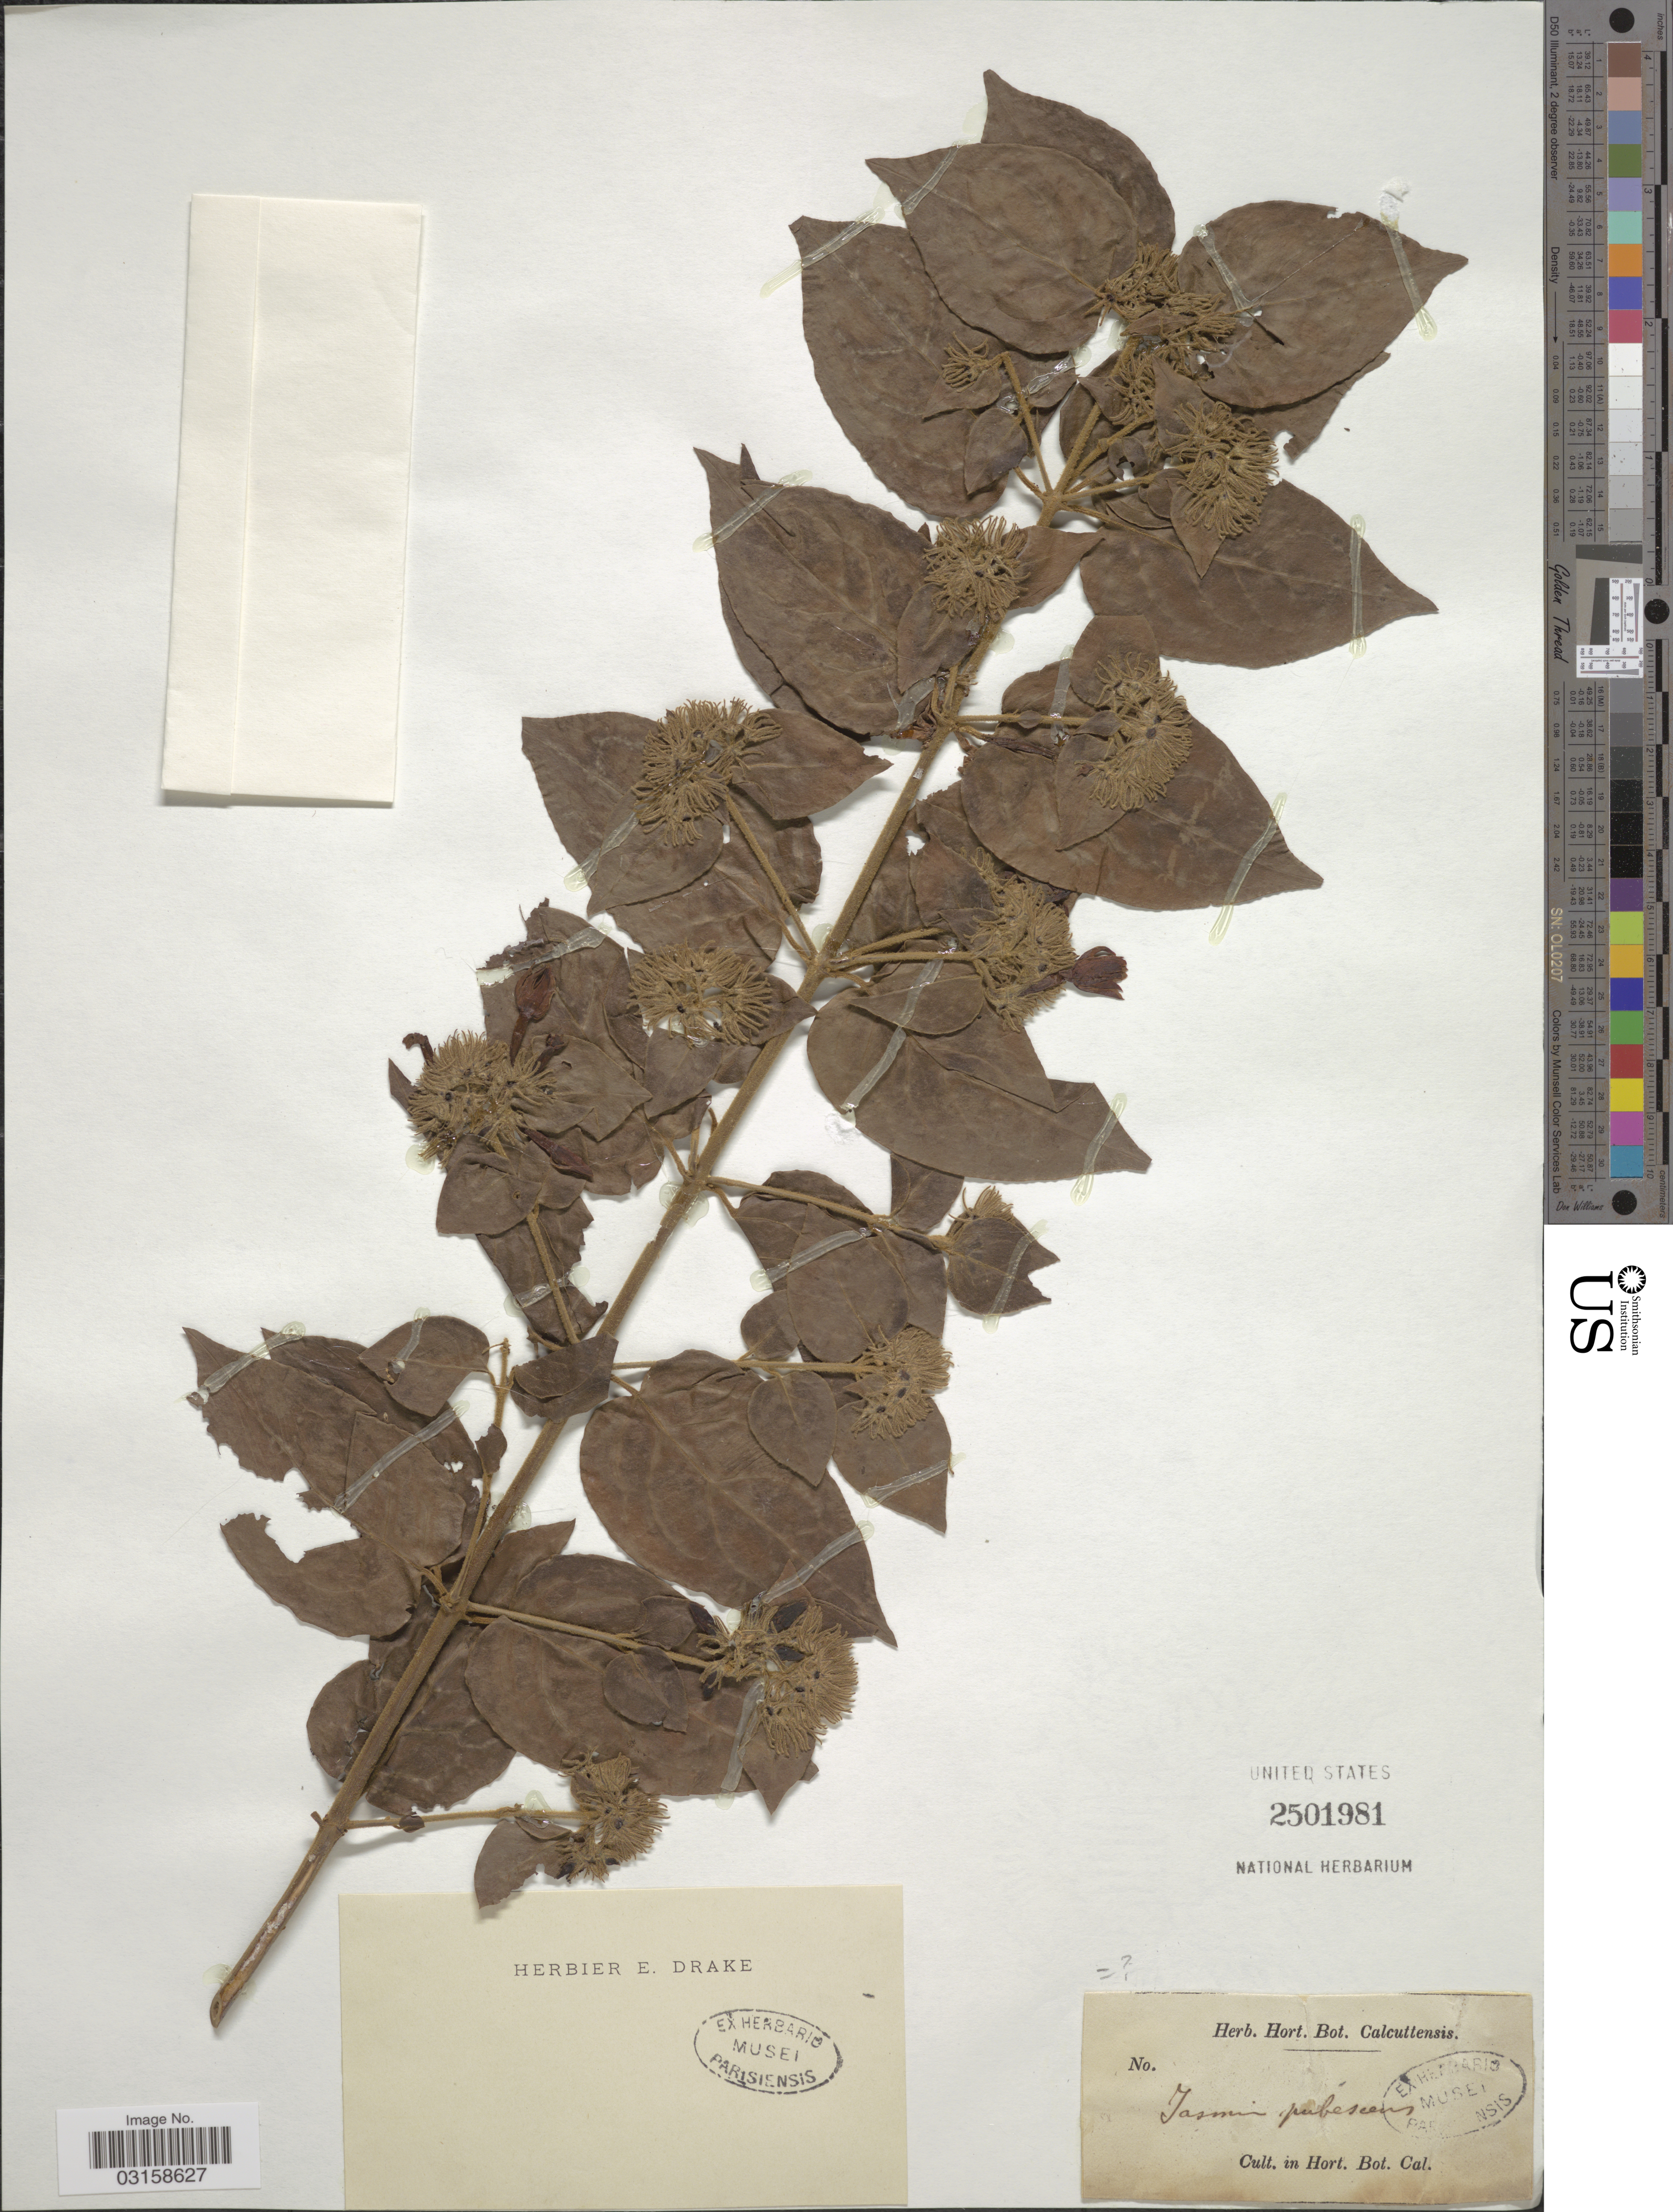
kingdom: Plantae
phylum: Tracheophyta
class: Magnoliopsida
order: Lamiales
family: Oleaceae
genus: Jasminum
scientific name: Jasminum sp.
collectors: ex Herb. Hort. Bot. Calcuttensis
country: India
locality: Hort. Bot. Cal.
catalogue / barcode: US 2501981